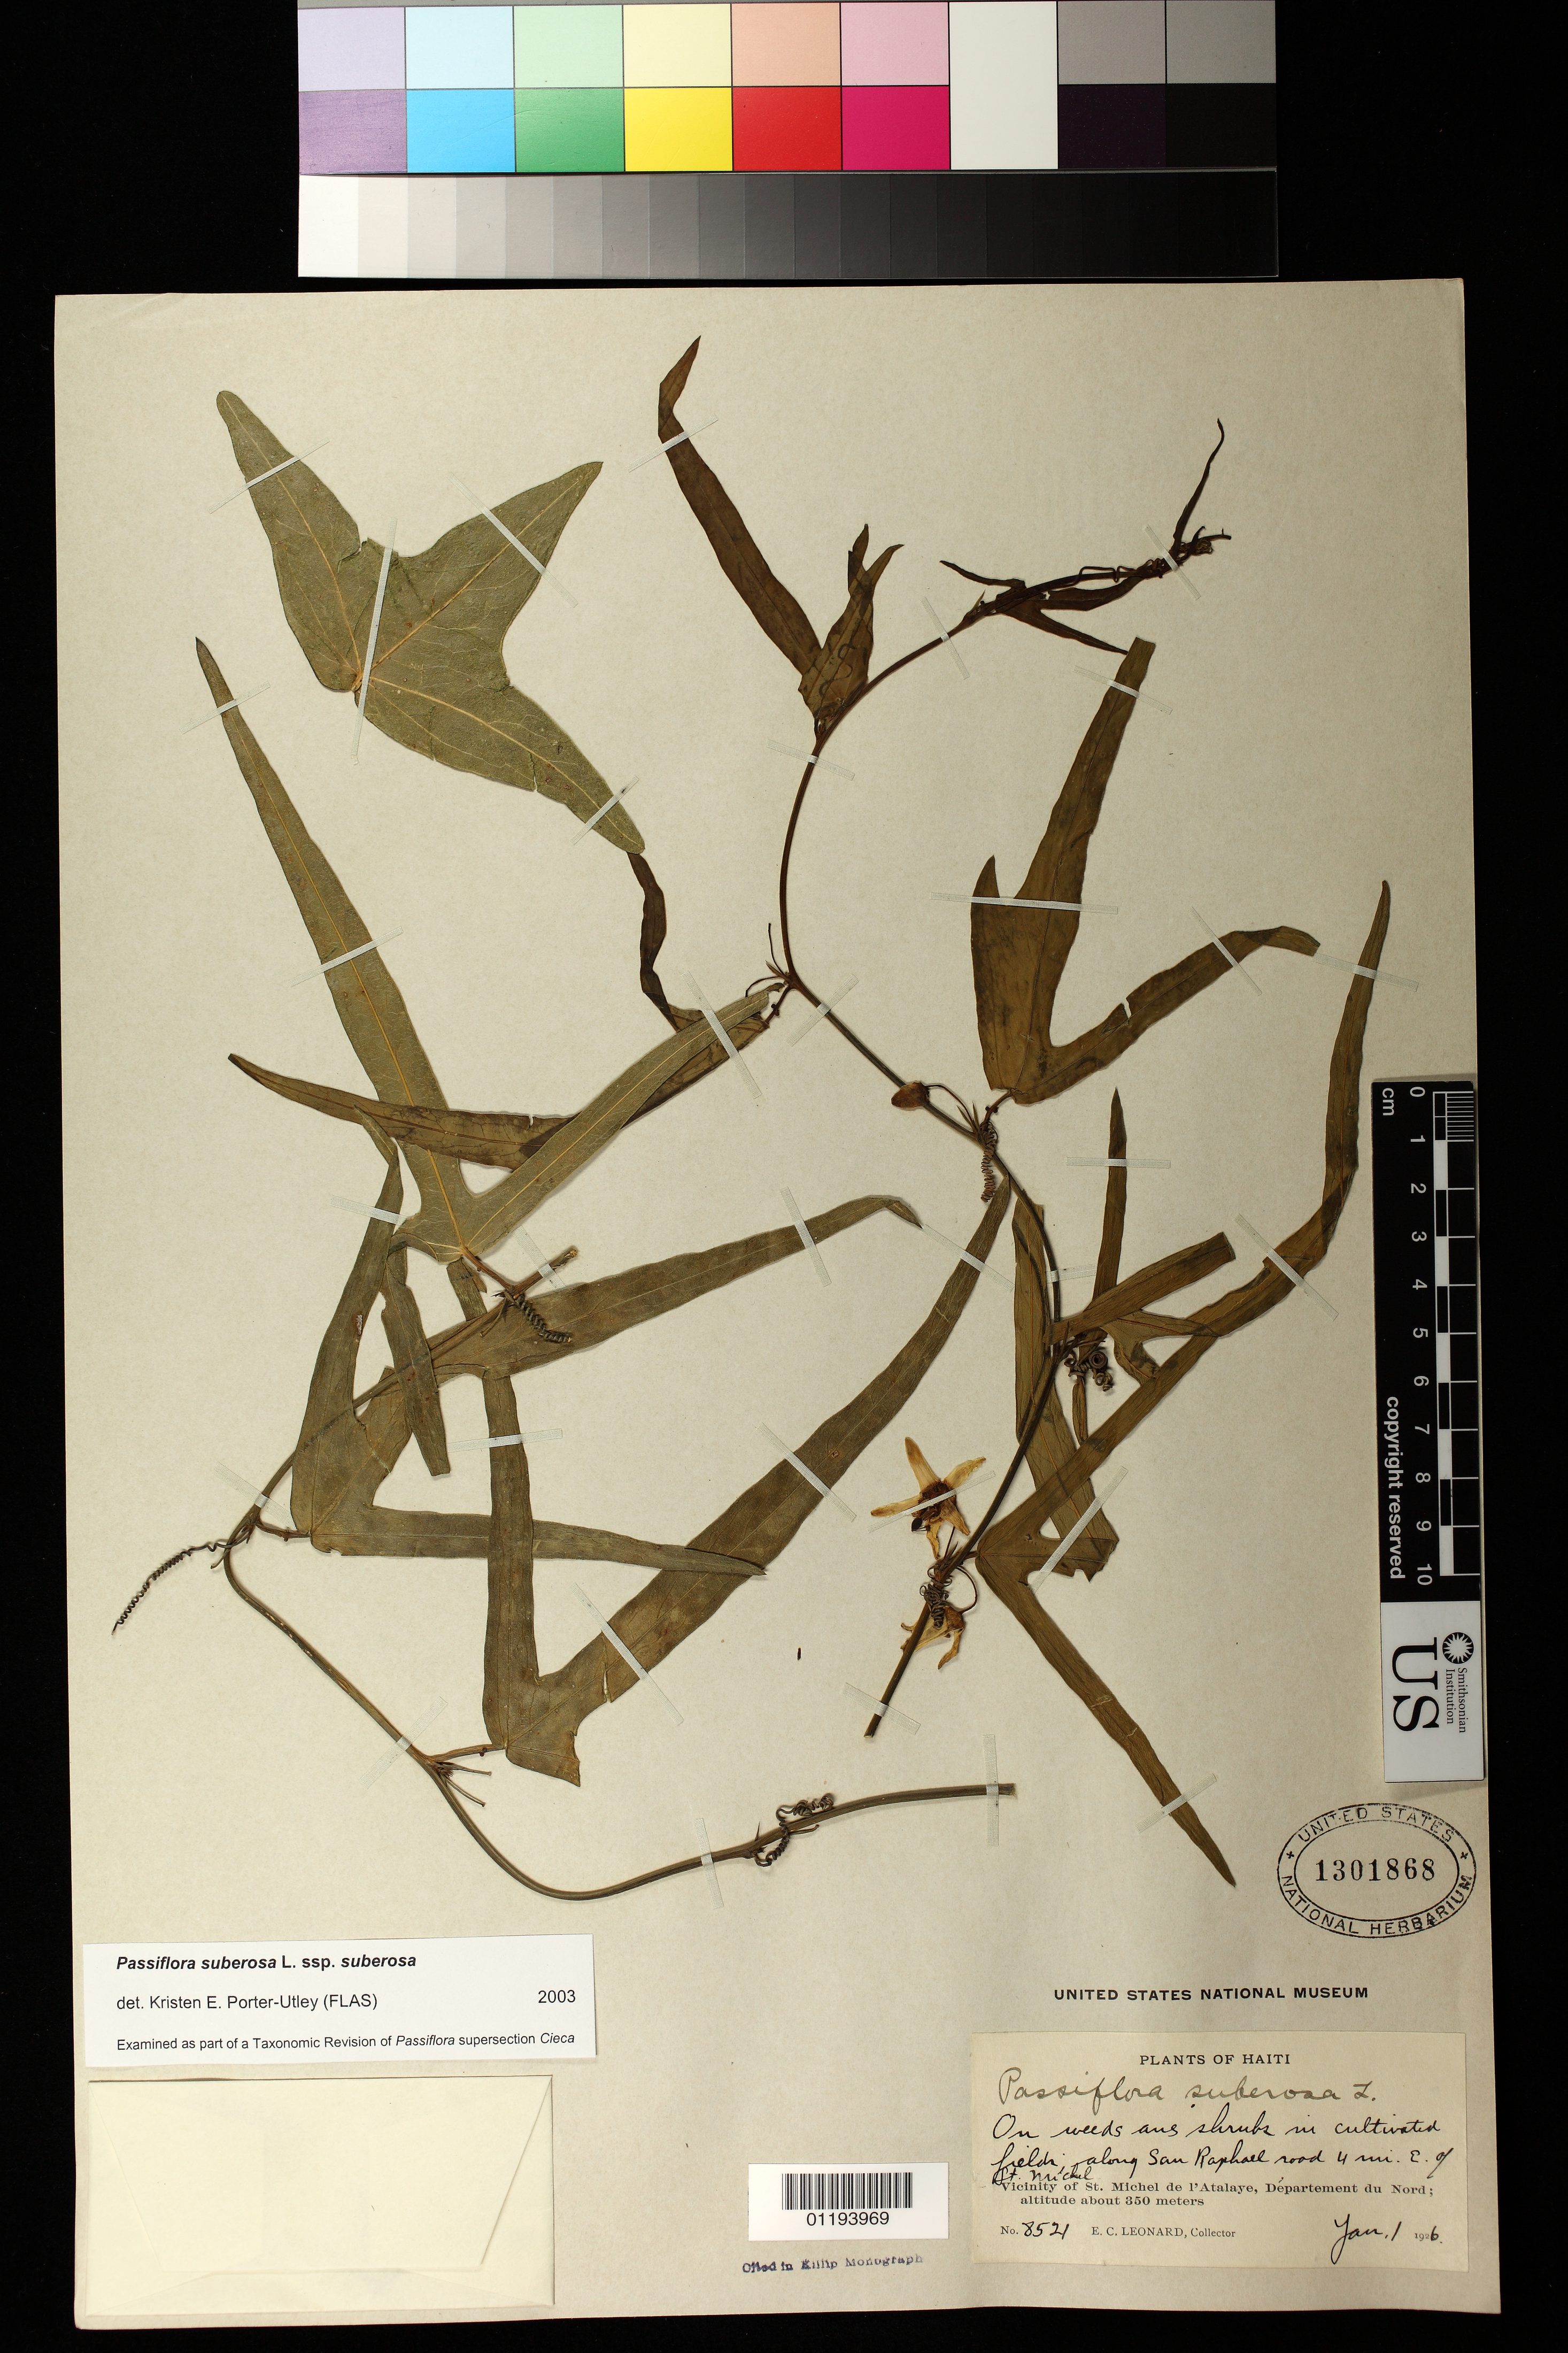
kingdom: Plantae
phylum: Tracheophyta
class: Magnoliopsida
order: Malpighiales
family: Passifloraceae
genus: Passiflora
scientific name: Passiflora suberosa subsp. suberosa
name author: L.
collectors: E. C. Leonard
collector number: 8521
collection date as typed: Jan 1 1916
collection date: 1916-01-01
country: Haiti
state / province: Nord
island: Hispaniola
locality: On weeds and shrubs in cultivated fields along San Raphael road 4 mi. E. of St. Michel. Vicinity of St. Michel de l'Atalaye.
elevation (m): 350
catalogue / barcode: US 1301868